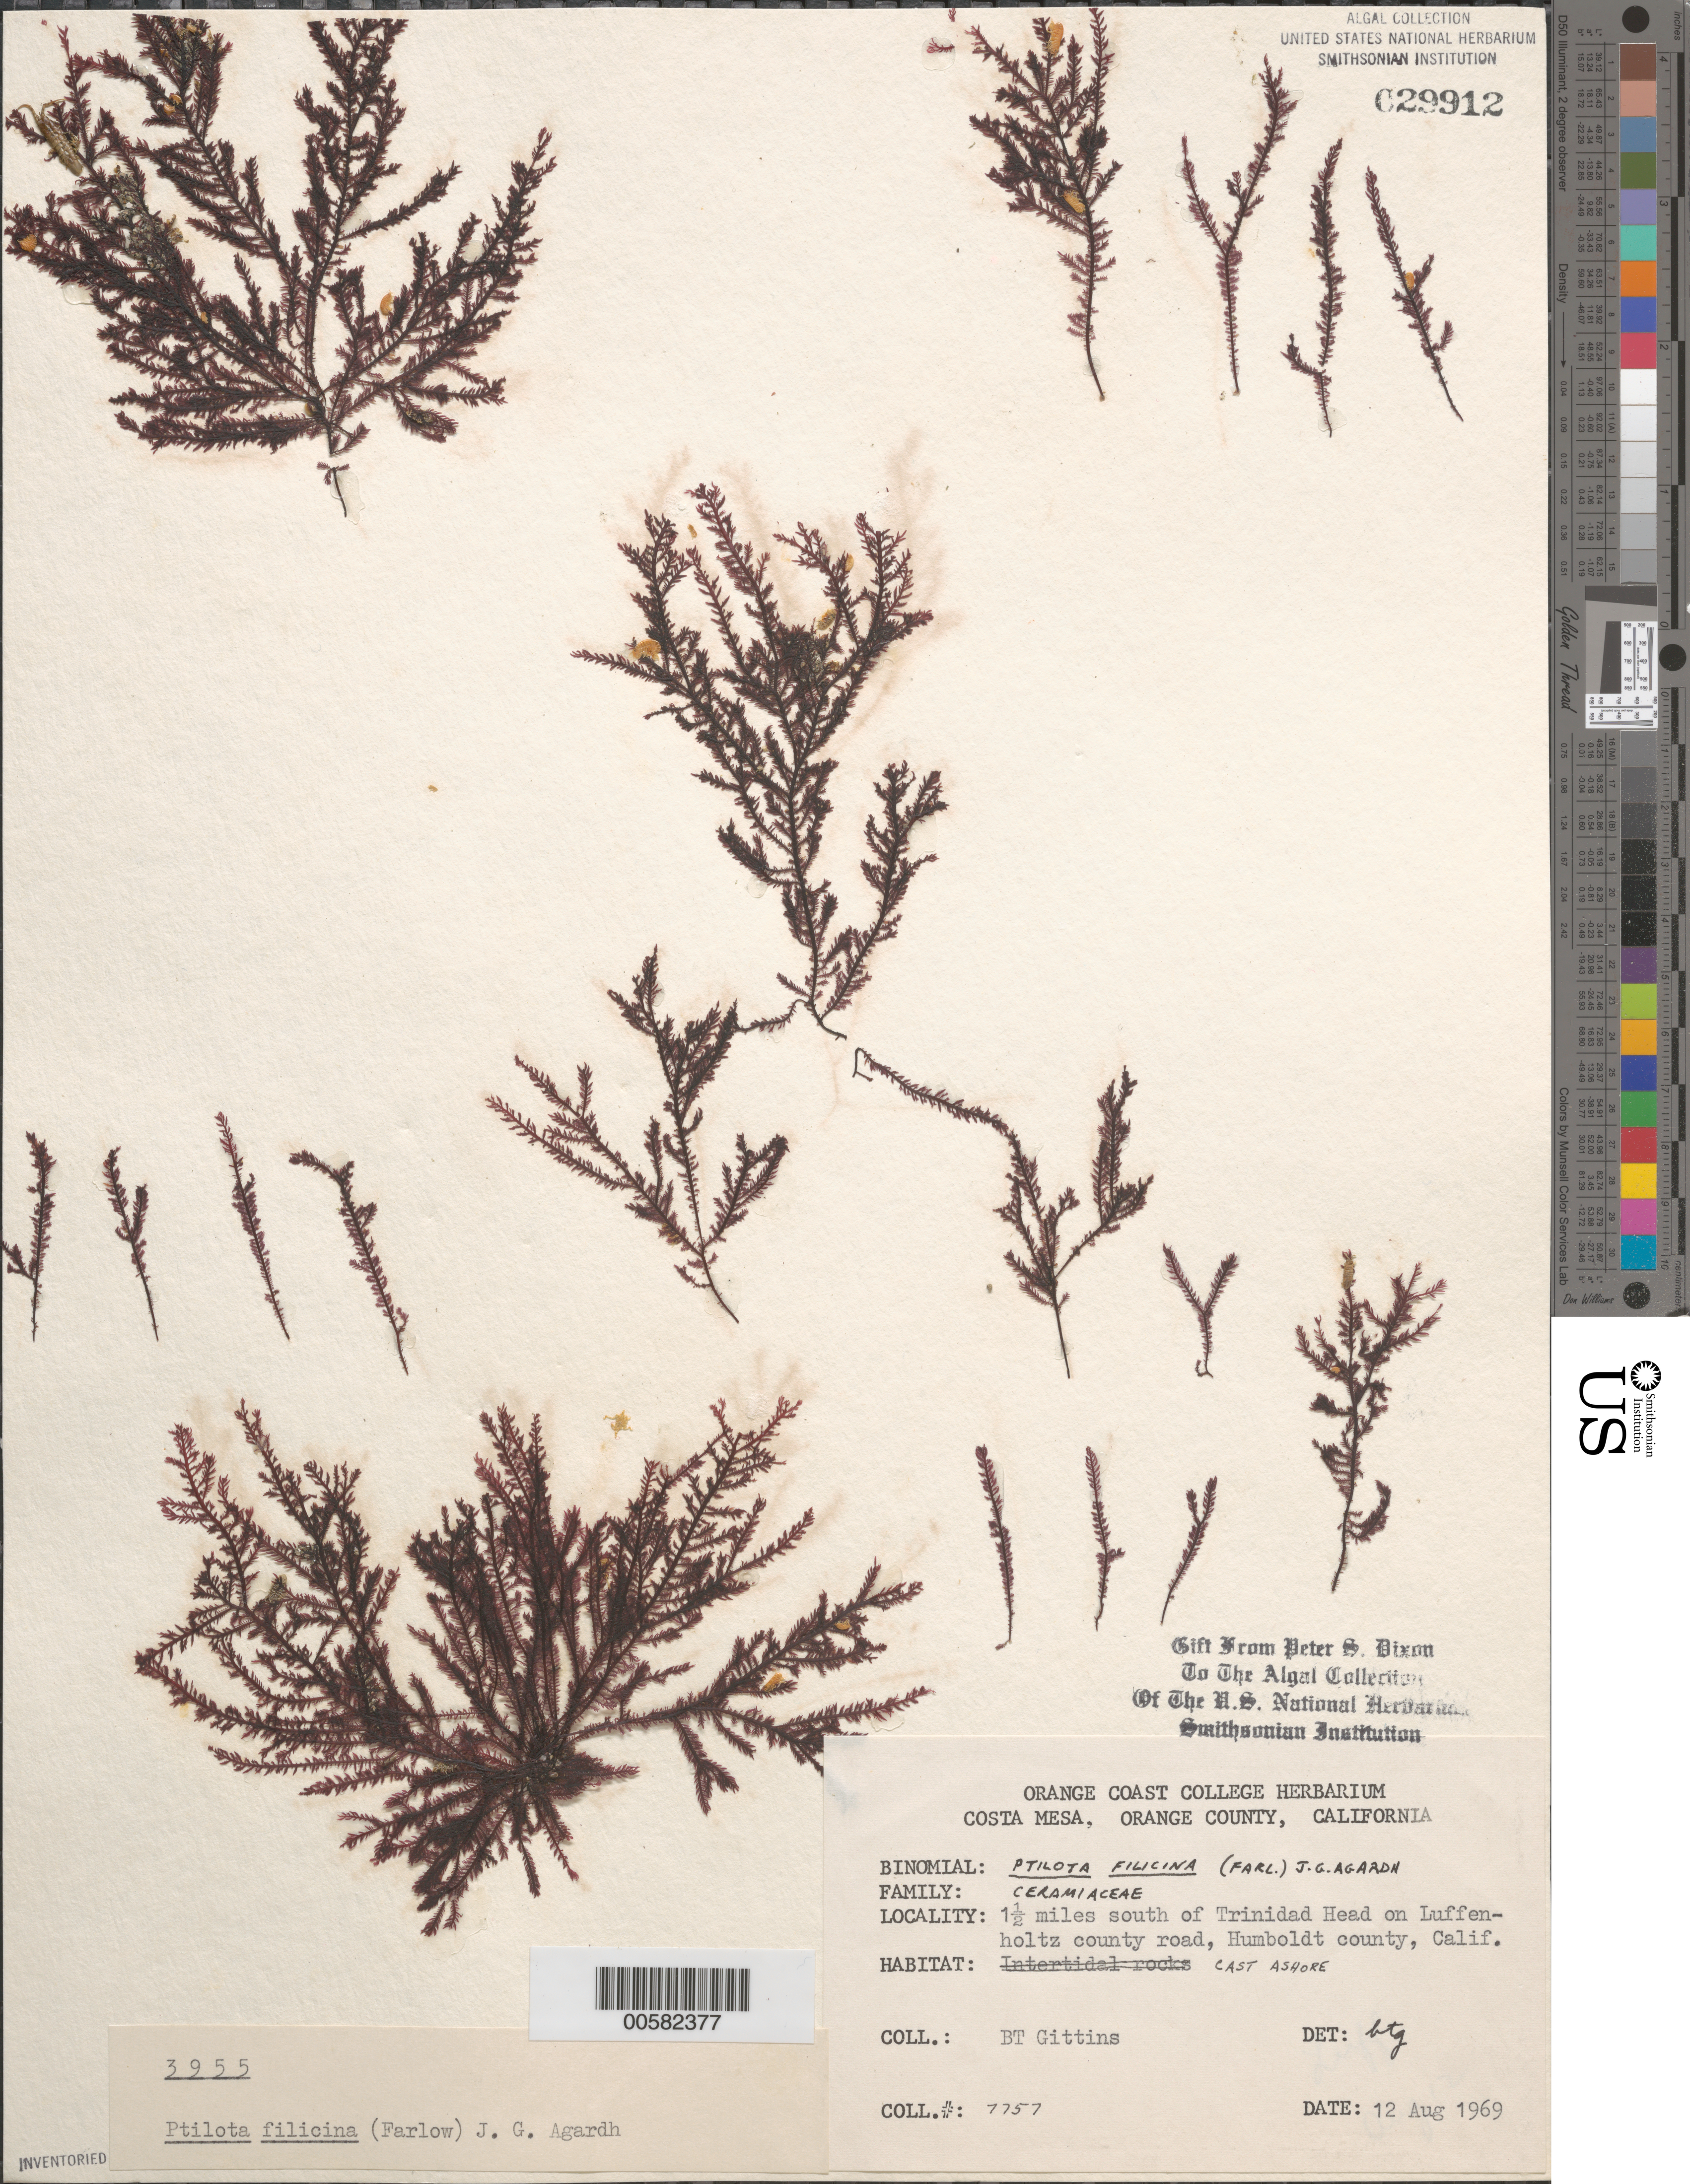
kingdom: Plantae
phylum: Rhodophyta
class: Florideophyceae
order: Ceramiales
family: Wrangeliaceae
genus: Ptilota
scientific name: Ptilota filicina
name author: J. Agardh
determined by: Dixon, P. S.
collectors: B. Gittins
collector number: BTG 7757 & PSD 3955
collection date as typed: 12 Aug 1969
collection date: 1969-08-12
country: United States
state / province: California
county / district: Humboldt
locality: Luffenholtz county road 1.5 miles south of Trinidad Head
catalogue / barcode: US 29912